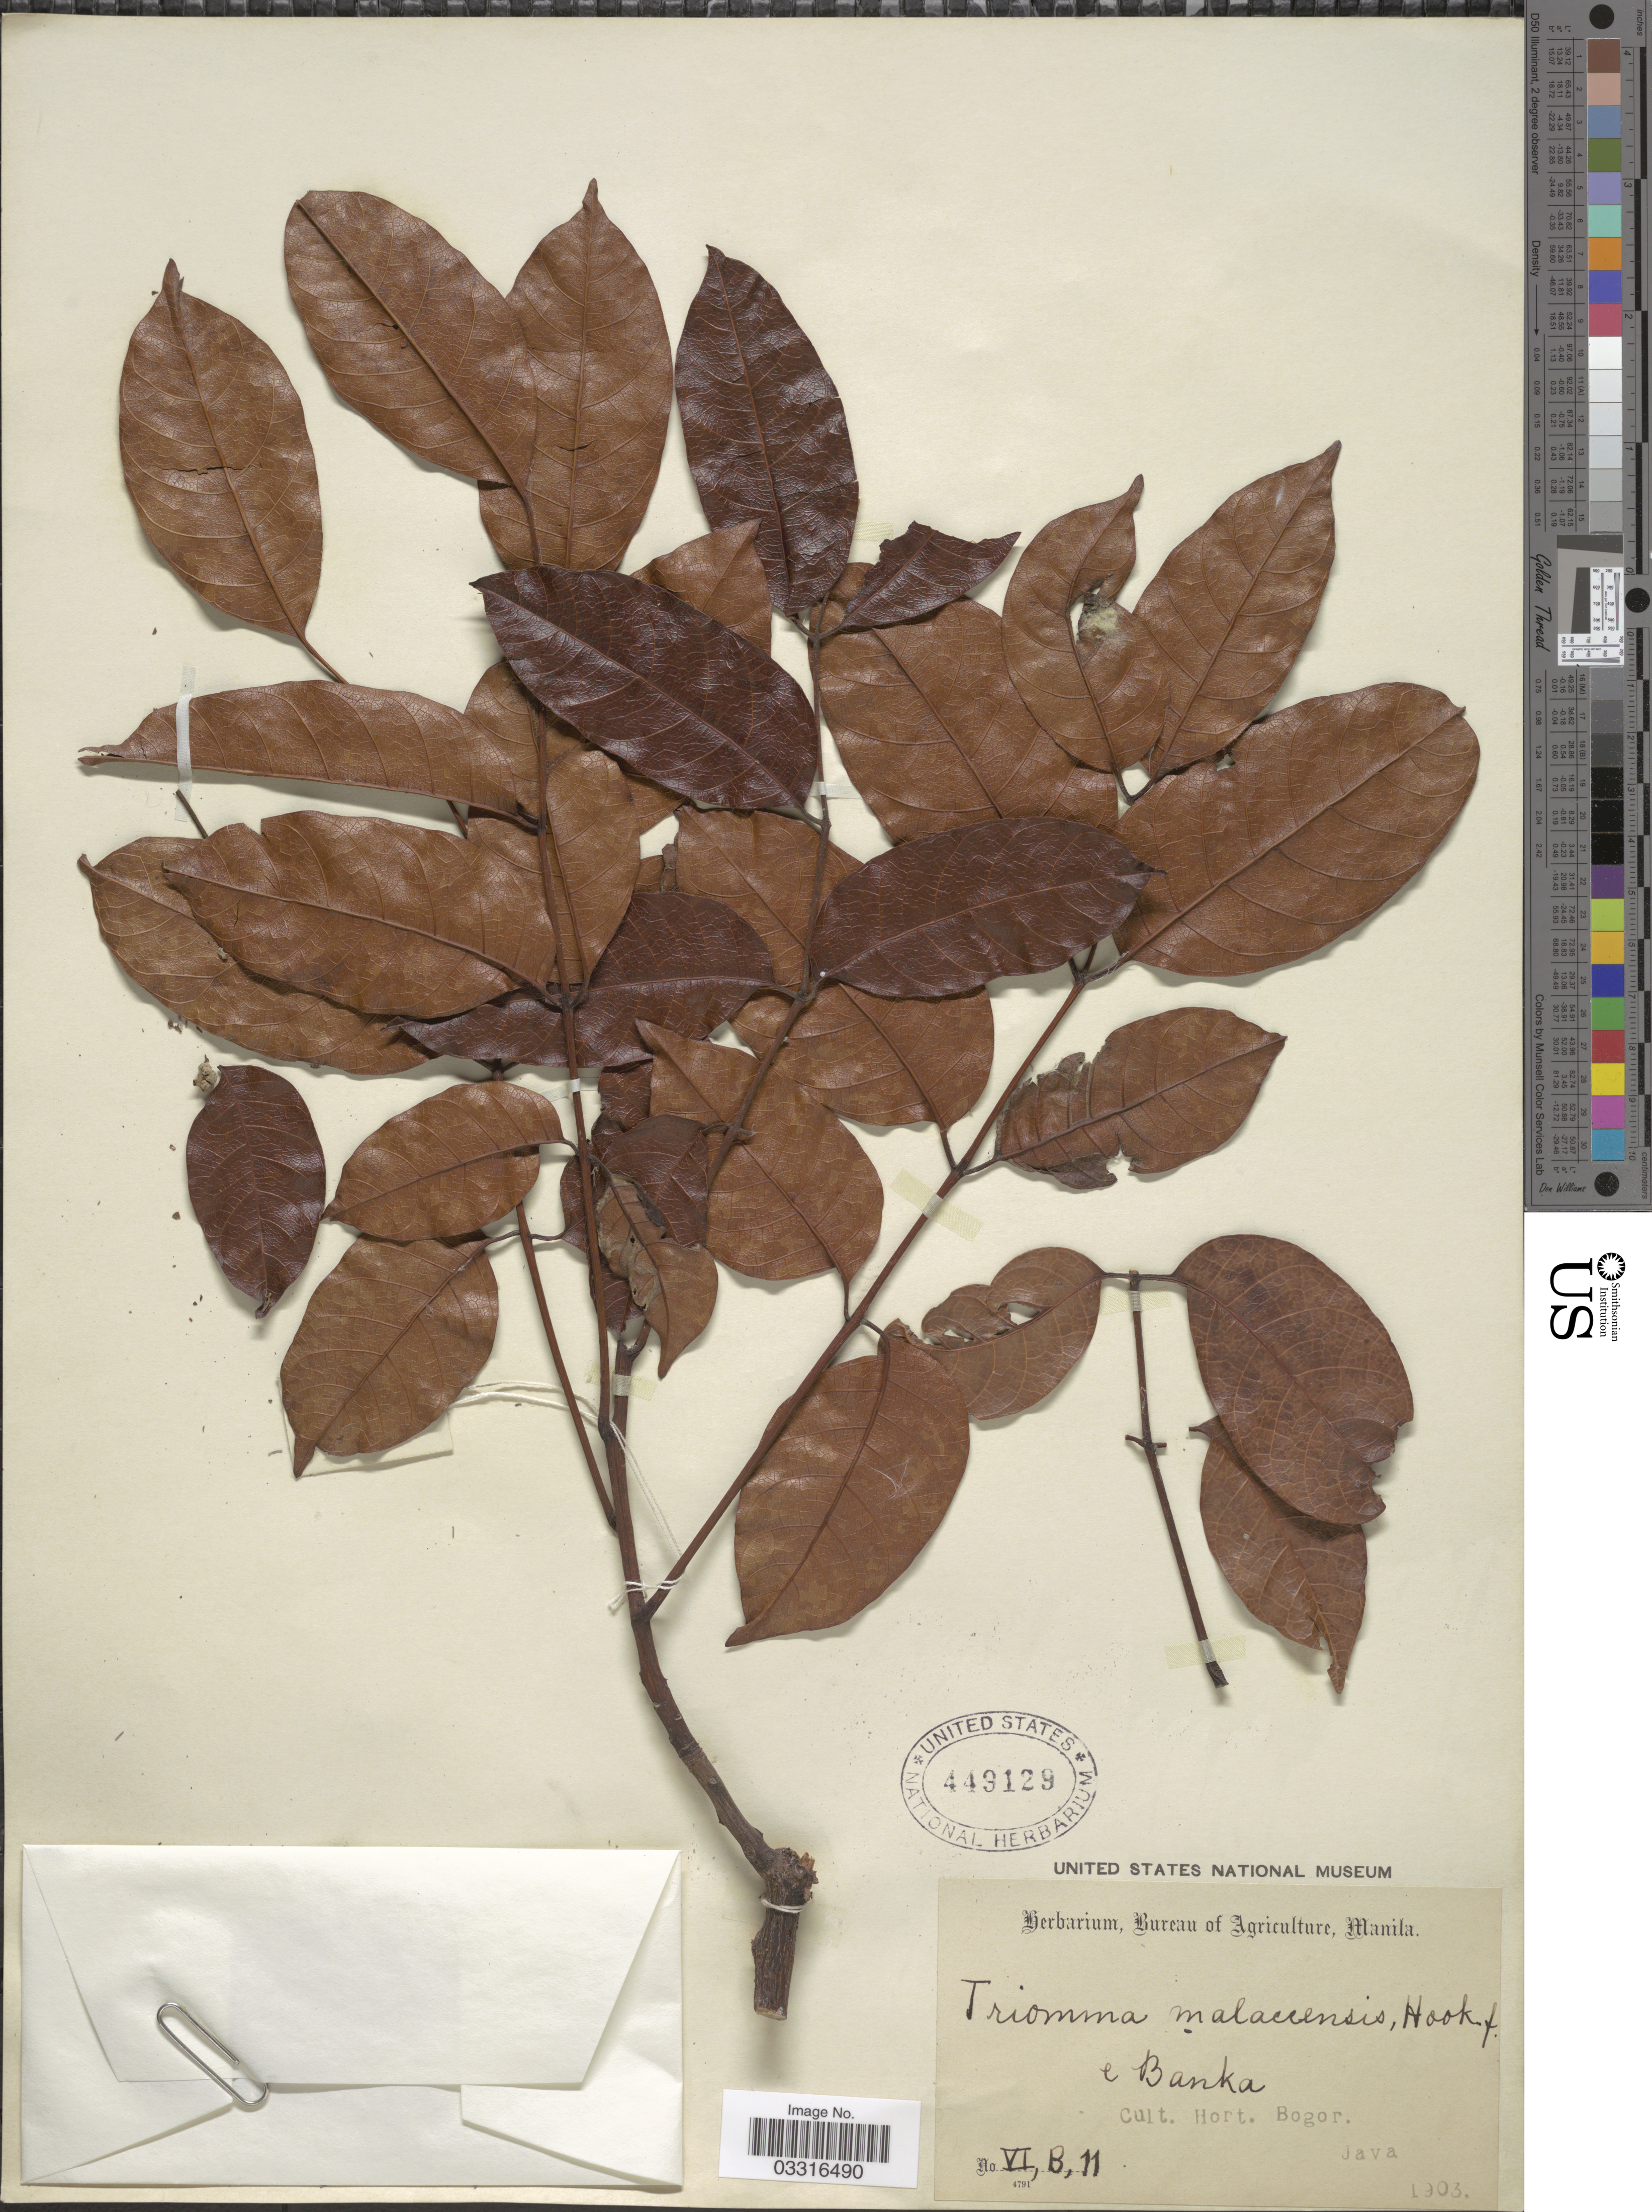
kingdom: Plantae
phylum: Tracheophyta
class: Magnoliopsida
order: Sapindales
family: Burseraceae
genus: Triomma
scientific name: Triomma malaccensis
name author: Hook. f.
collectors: Ex herb. Bureau of Agriculture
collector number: VI, B, 11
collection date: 1903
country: Indonesia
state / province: Java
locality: Cult. Hort. Bogor.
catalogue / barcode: US 449129